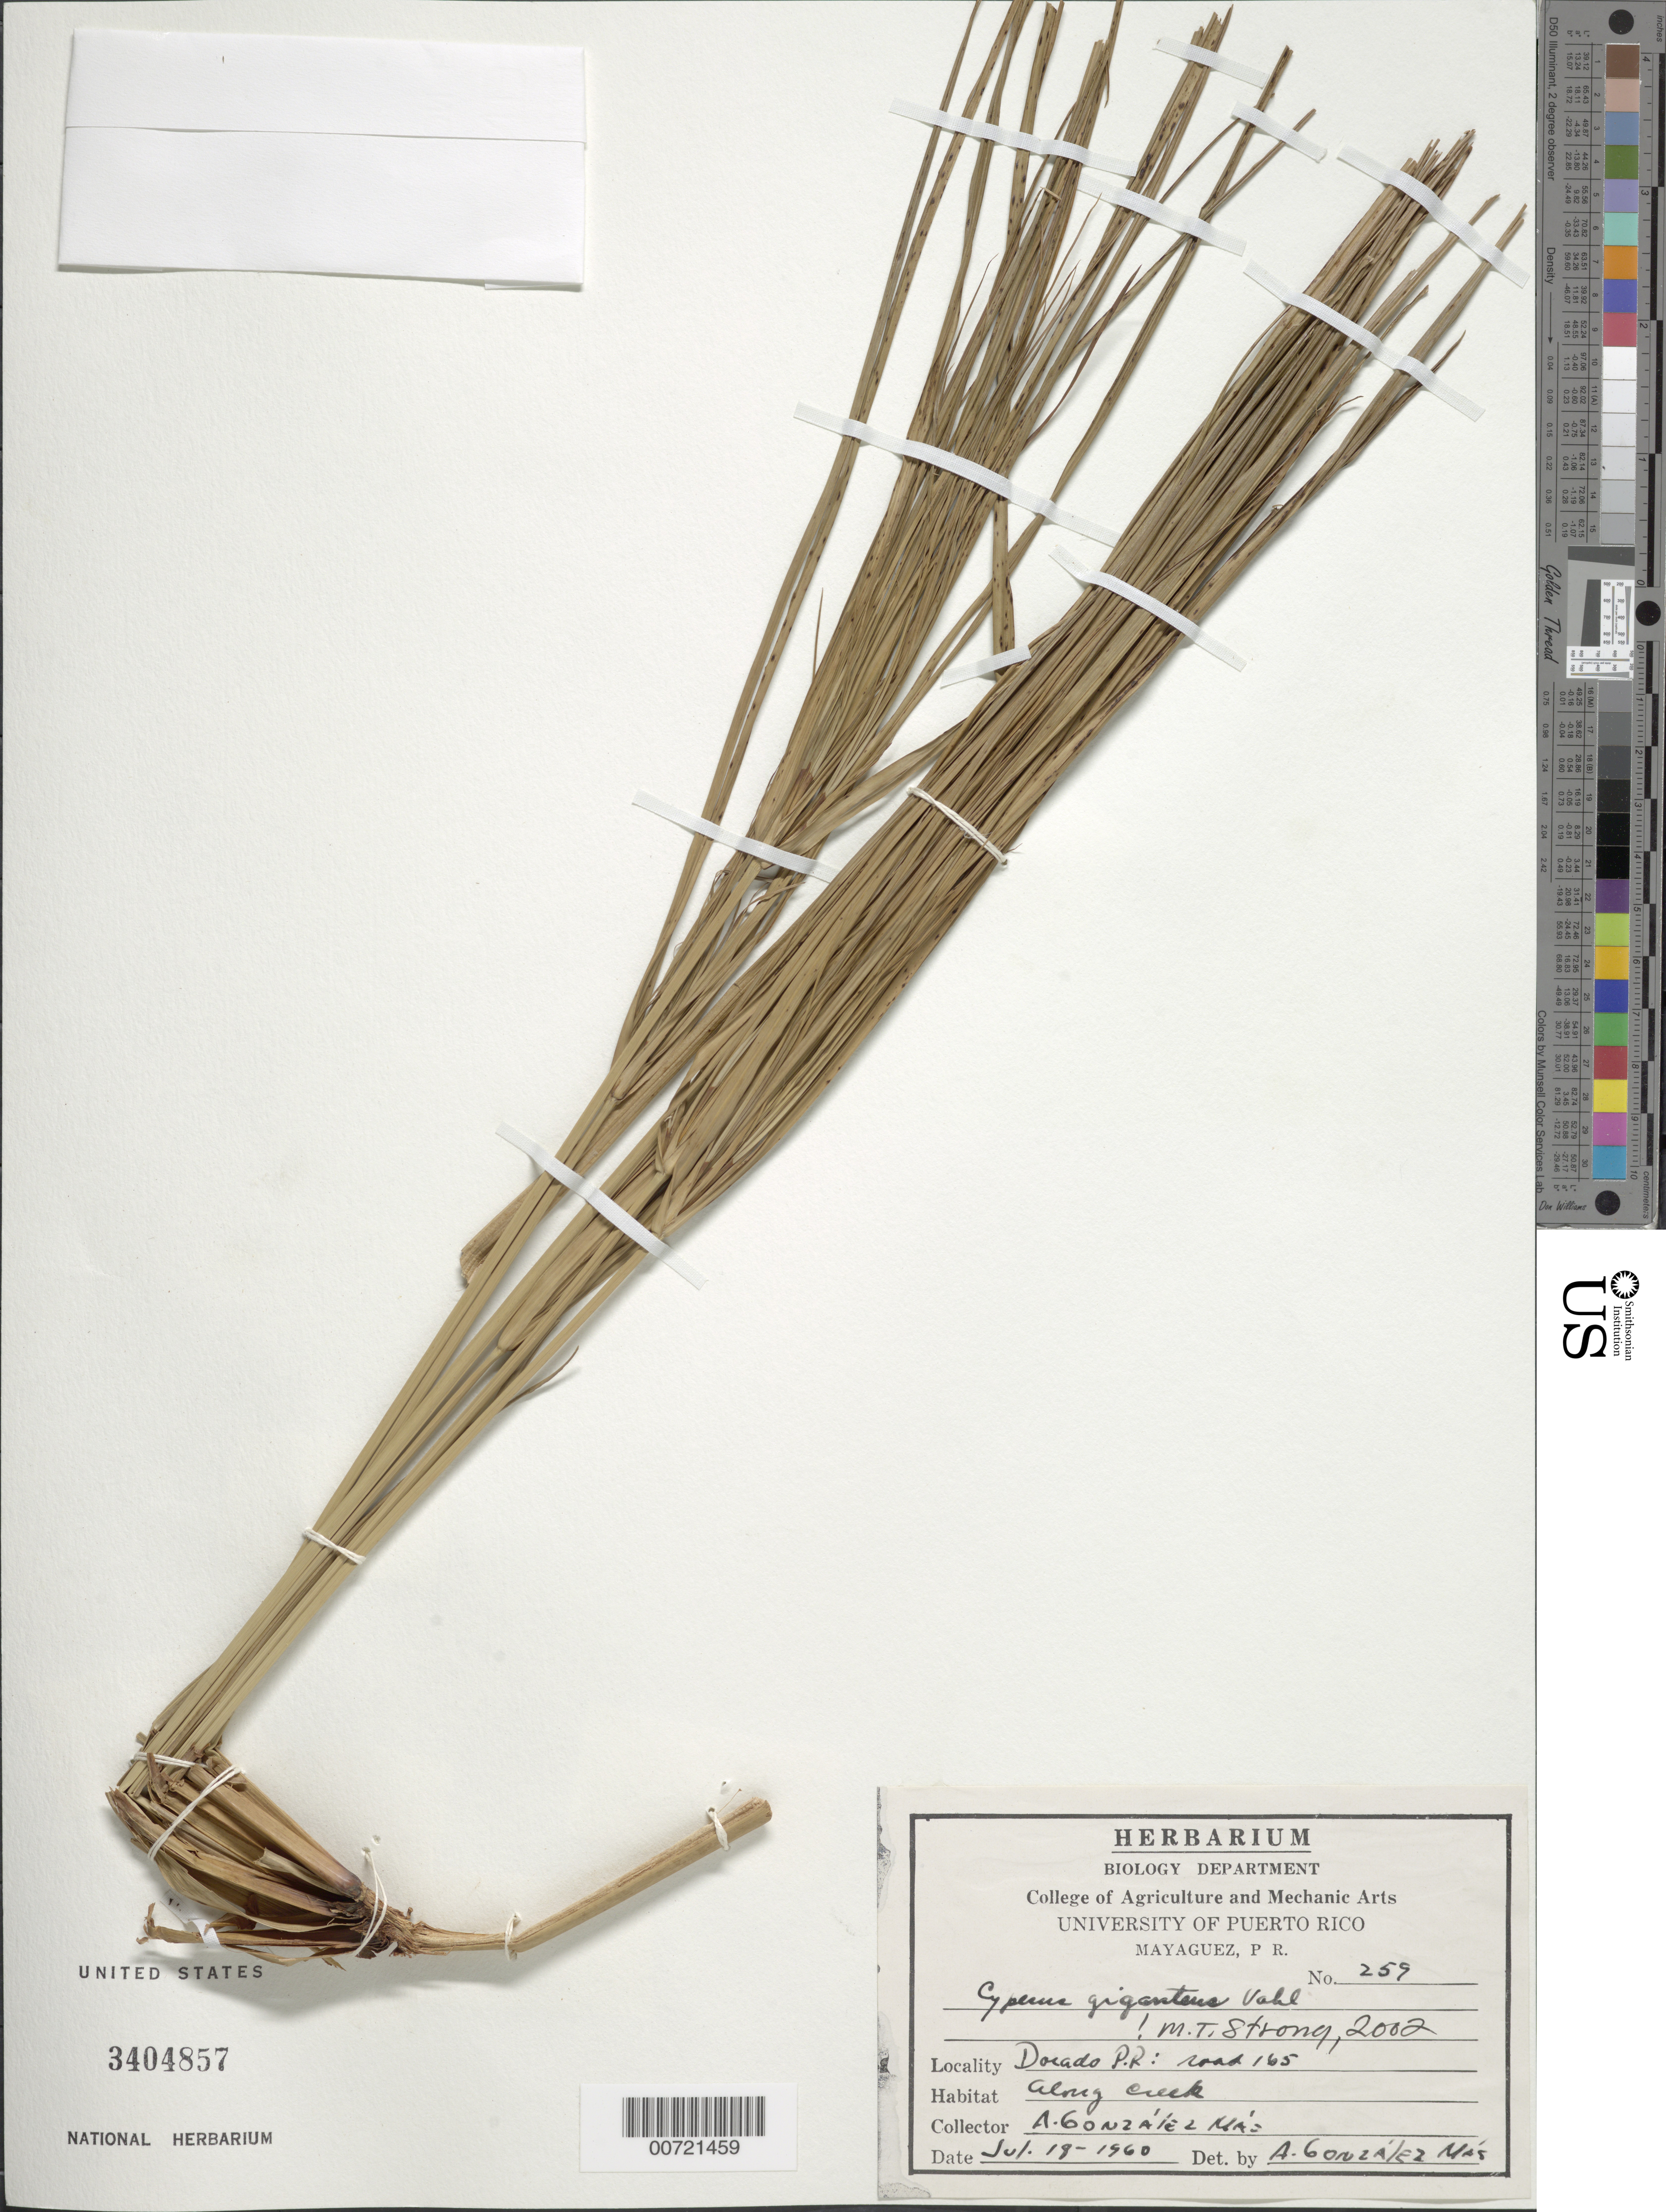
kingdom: Plantae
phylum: Tracheophyta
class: Liliopsida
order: Poales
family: Cyperaceae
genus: Cyperus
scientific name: Cyperus giganteus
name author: Vahl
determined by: Strong, M. T., (US), Smithsonian Institution - National Museum of Natural History (UNITED STATES)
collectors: A. González Más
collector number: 259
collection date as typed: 19 Jul 1960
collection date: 1960-07-19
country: Puerto Rico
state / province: Dorado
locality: Dorado: Rd. 165.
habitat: Along creek.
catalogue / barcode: US 3404857